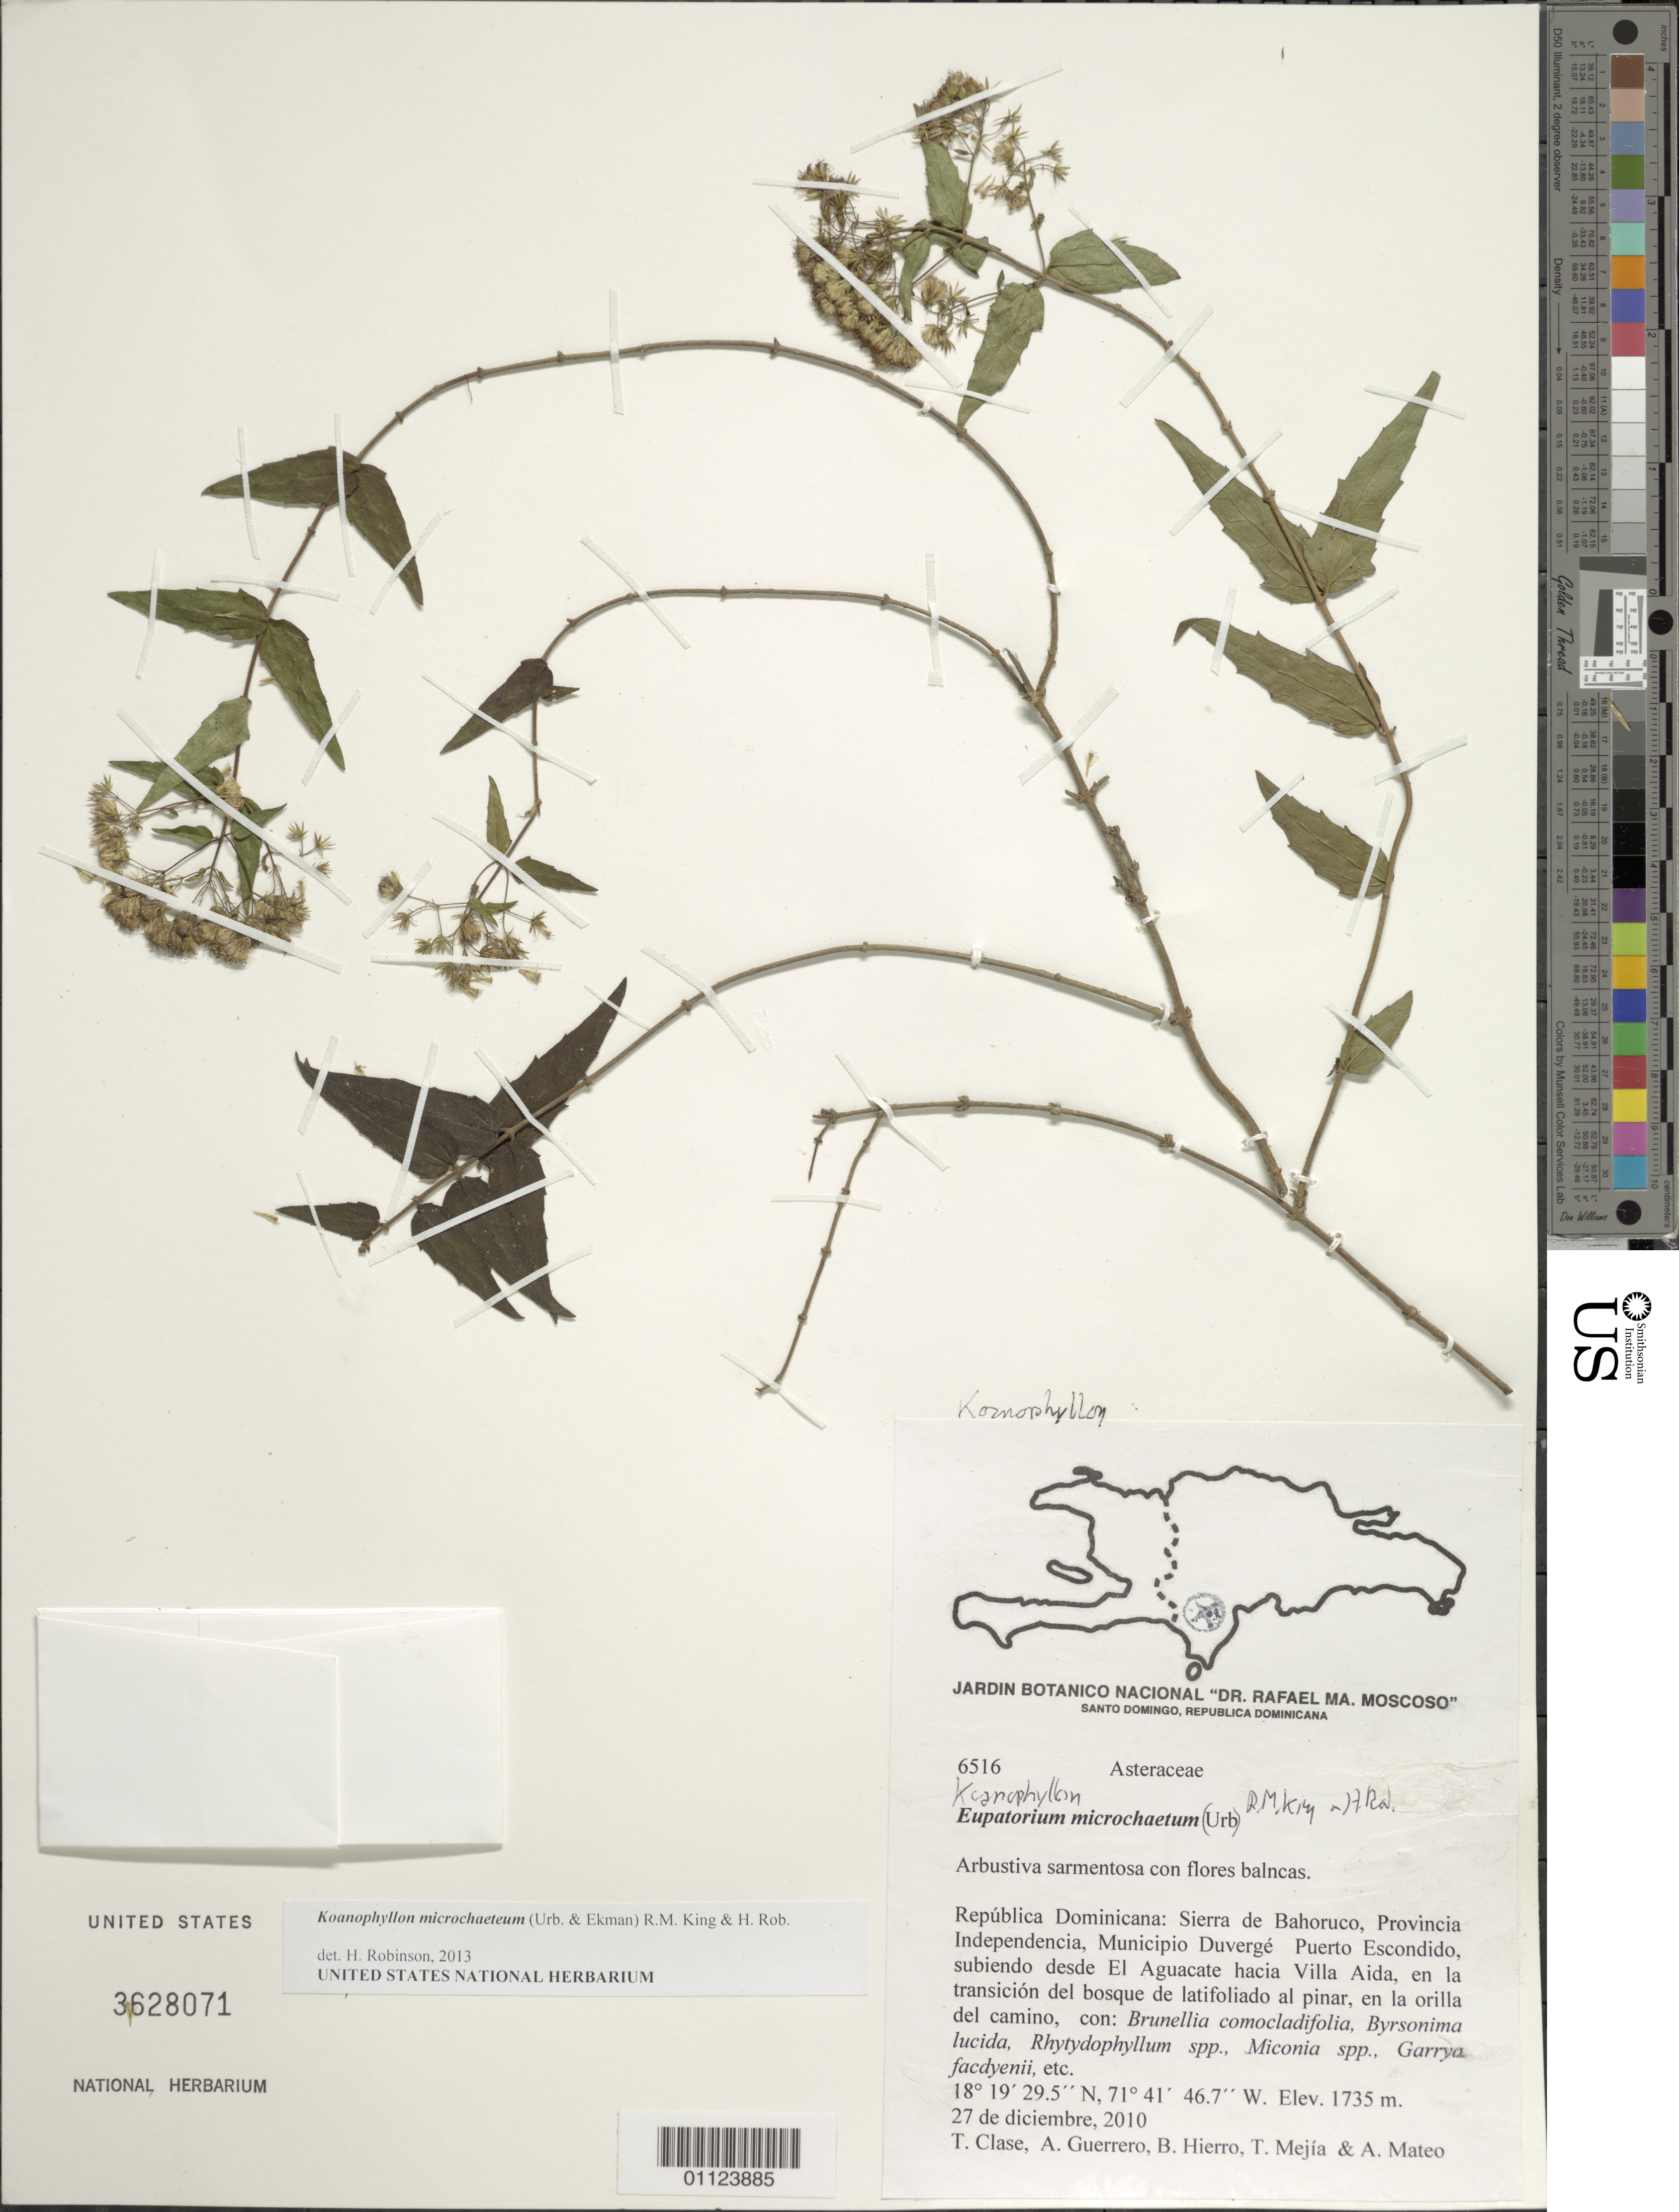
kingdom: Plantae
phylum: Tracheophyta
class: Magnoliopsida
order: Asterales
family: Asteraceae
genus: Koanophyllon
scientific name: Koanophyllon microchaetum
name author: (Urb. & Ekman) R.M. King & H. Rob.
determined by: Robinson, Harold E., (US)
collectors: T. Clase, A. Guerrero, B. Hierro, T. Mejía & A. Mateo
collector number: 6516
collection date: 2010-12-27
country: Dominican Republic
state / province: Independencia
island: Hispaniola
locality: Sierra de Bahoruco, Municipio Duvergé, Puerto Escondido, subiendo desde El Aguacate hacia Villa Aida.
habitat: En la transición del bosque de latifoliado al pinar, en la orilla del camino, con: Brunellia comocladifolia, Byrsonima lucida, Rhytydophyllum spp., Miconia spp., Garrya facdyenii, etc.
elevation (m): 1735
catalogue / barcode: US 3628071